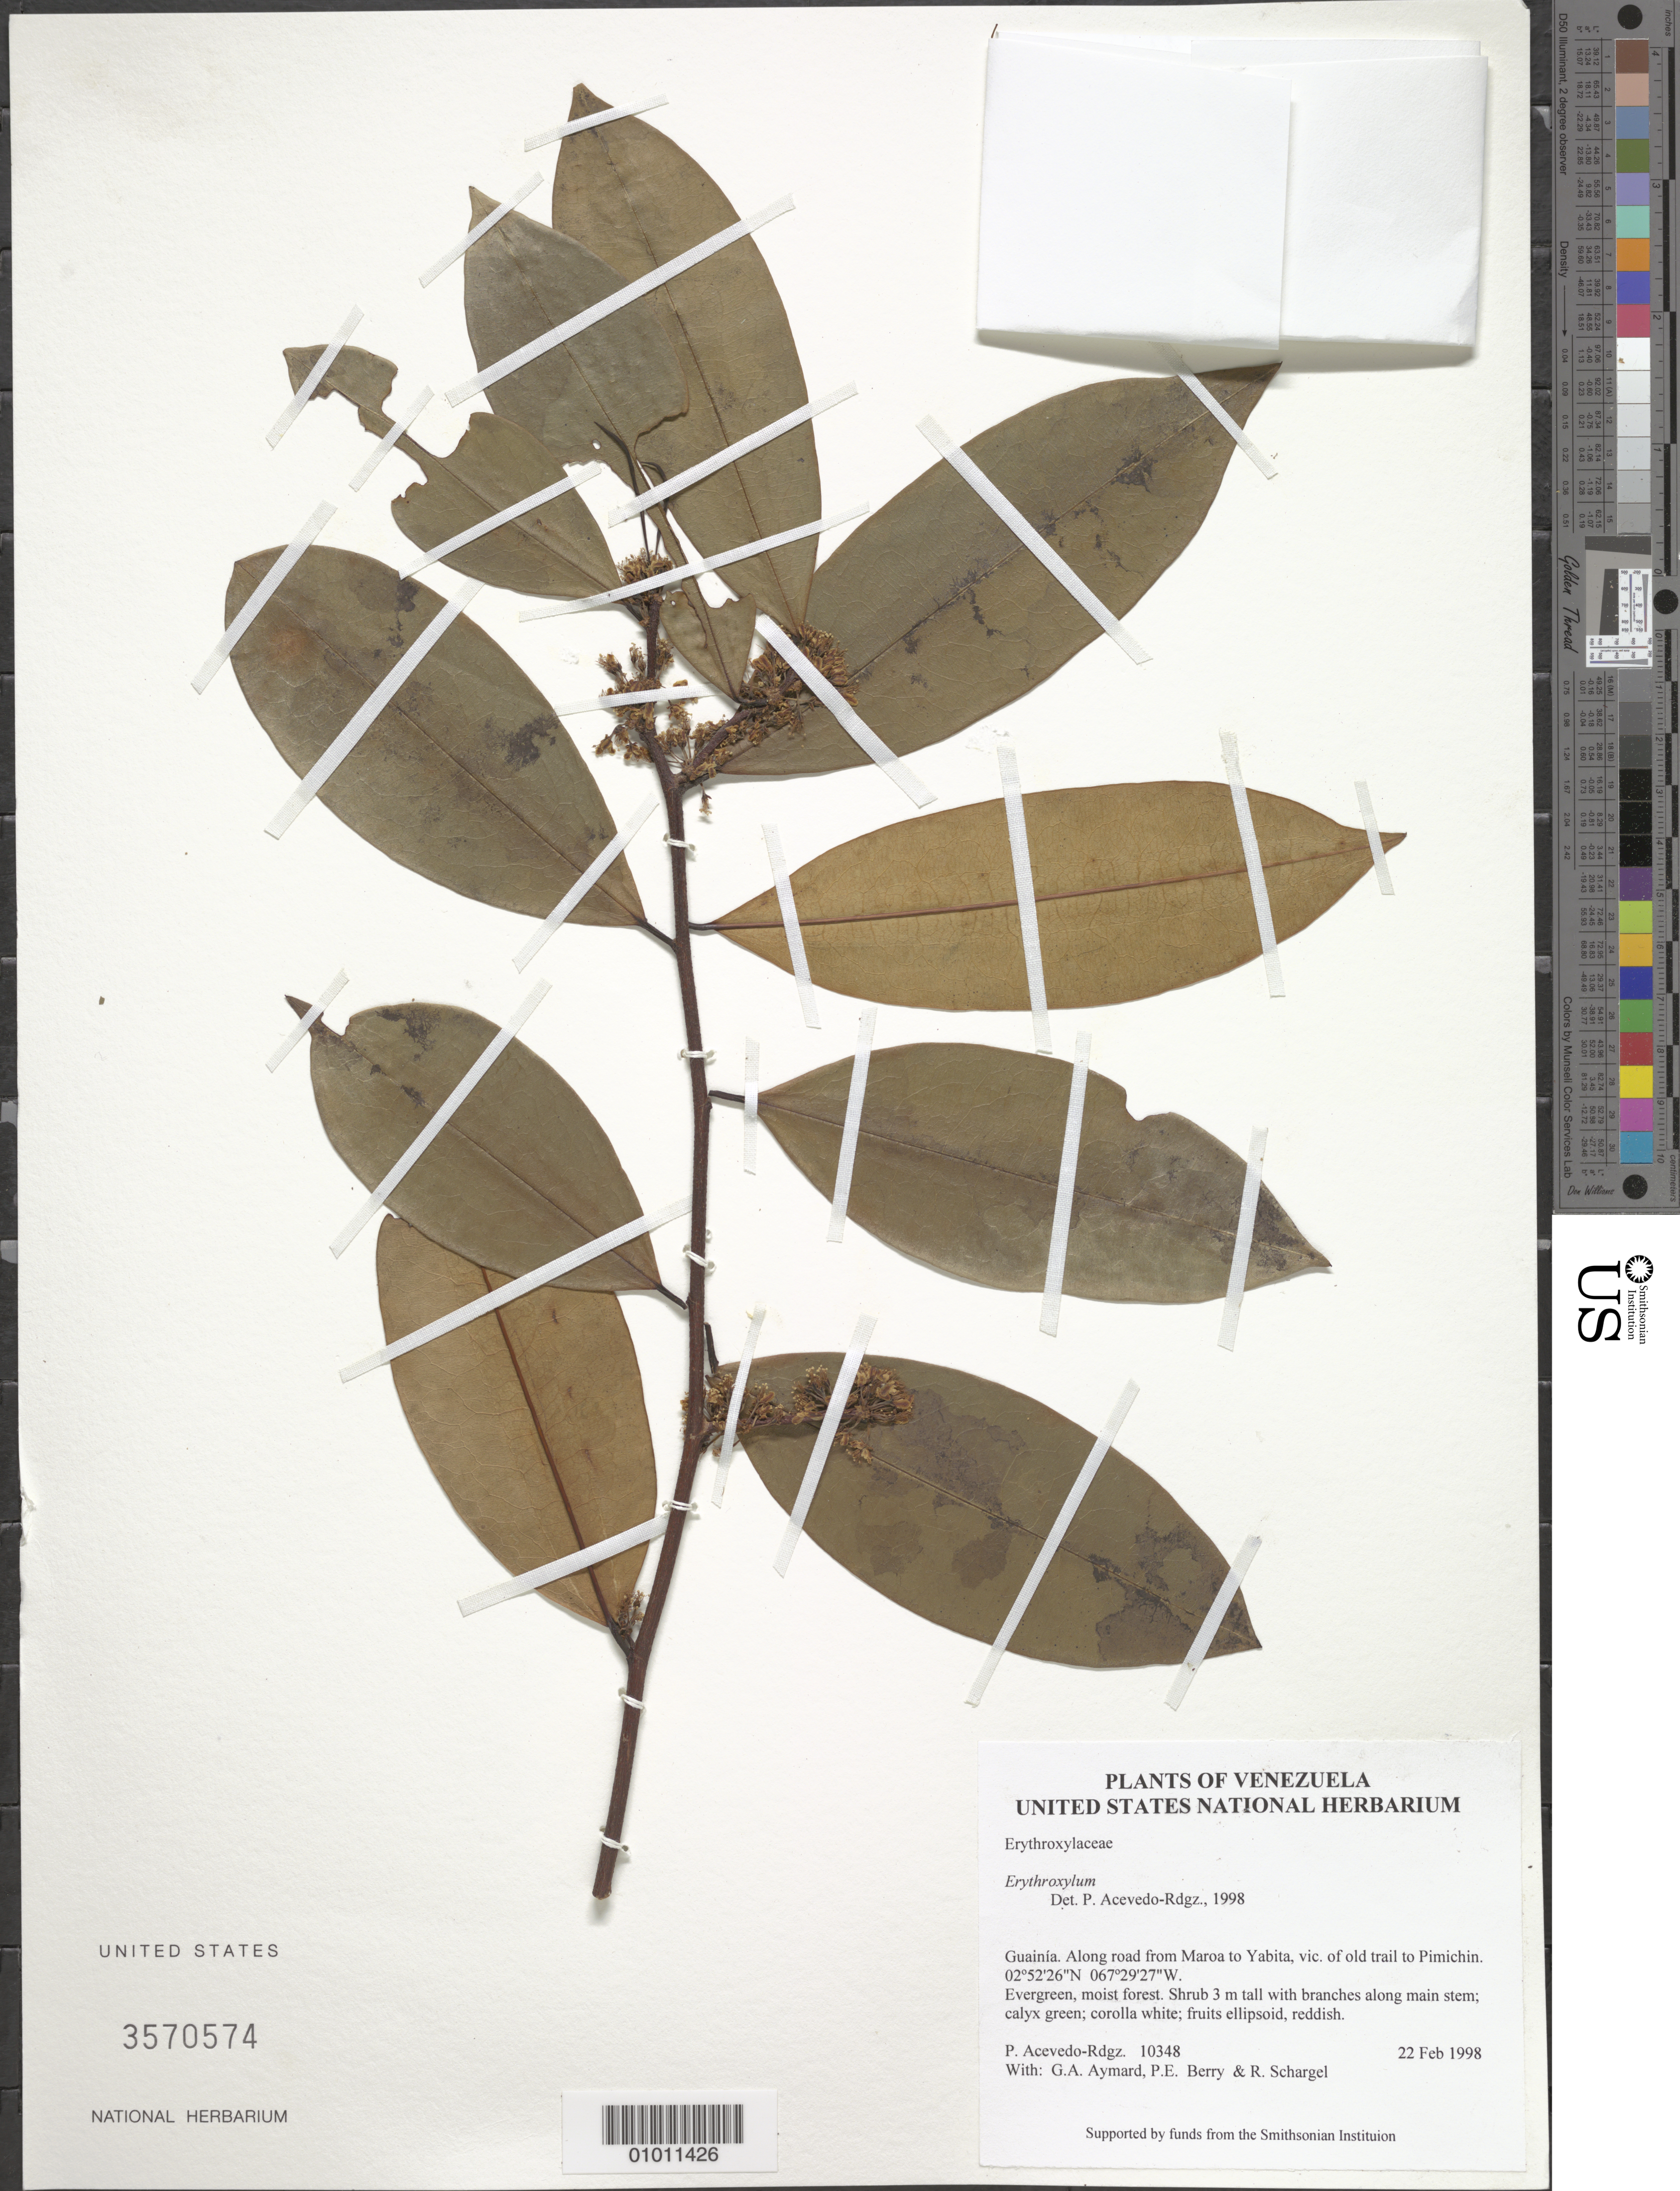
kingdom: Plantae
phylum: Tracheophyta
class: Magnoliopsida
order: Malpighiales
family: Erythroxylaceae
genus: Erythroxylum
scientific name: Erythroxylum sp.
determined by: Acevedo-Rodríguez, P., (BOT), Smithsonian Institution - National Museum of Natural History (UNITED STATES)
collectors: P. Acevedo-Rodr., G. A. Aymard, P. E. Berry & R. Schargel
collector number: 10348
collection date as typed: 22 Feb 1998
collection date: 1998-02-22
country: Venezuela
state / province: Amazonas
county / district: Maroa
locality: Along road from Maroa to Yabita, vic. of old trail to Pimichin.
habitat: Evergreen, moist forest.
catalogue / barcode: US 3570574